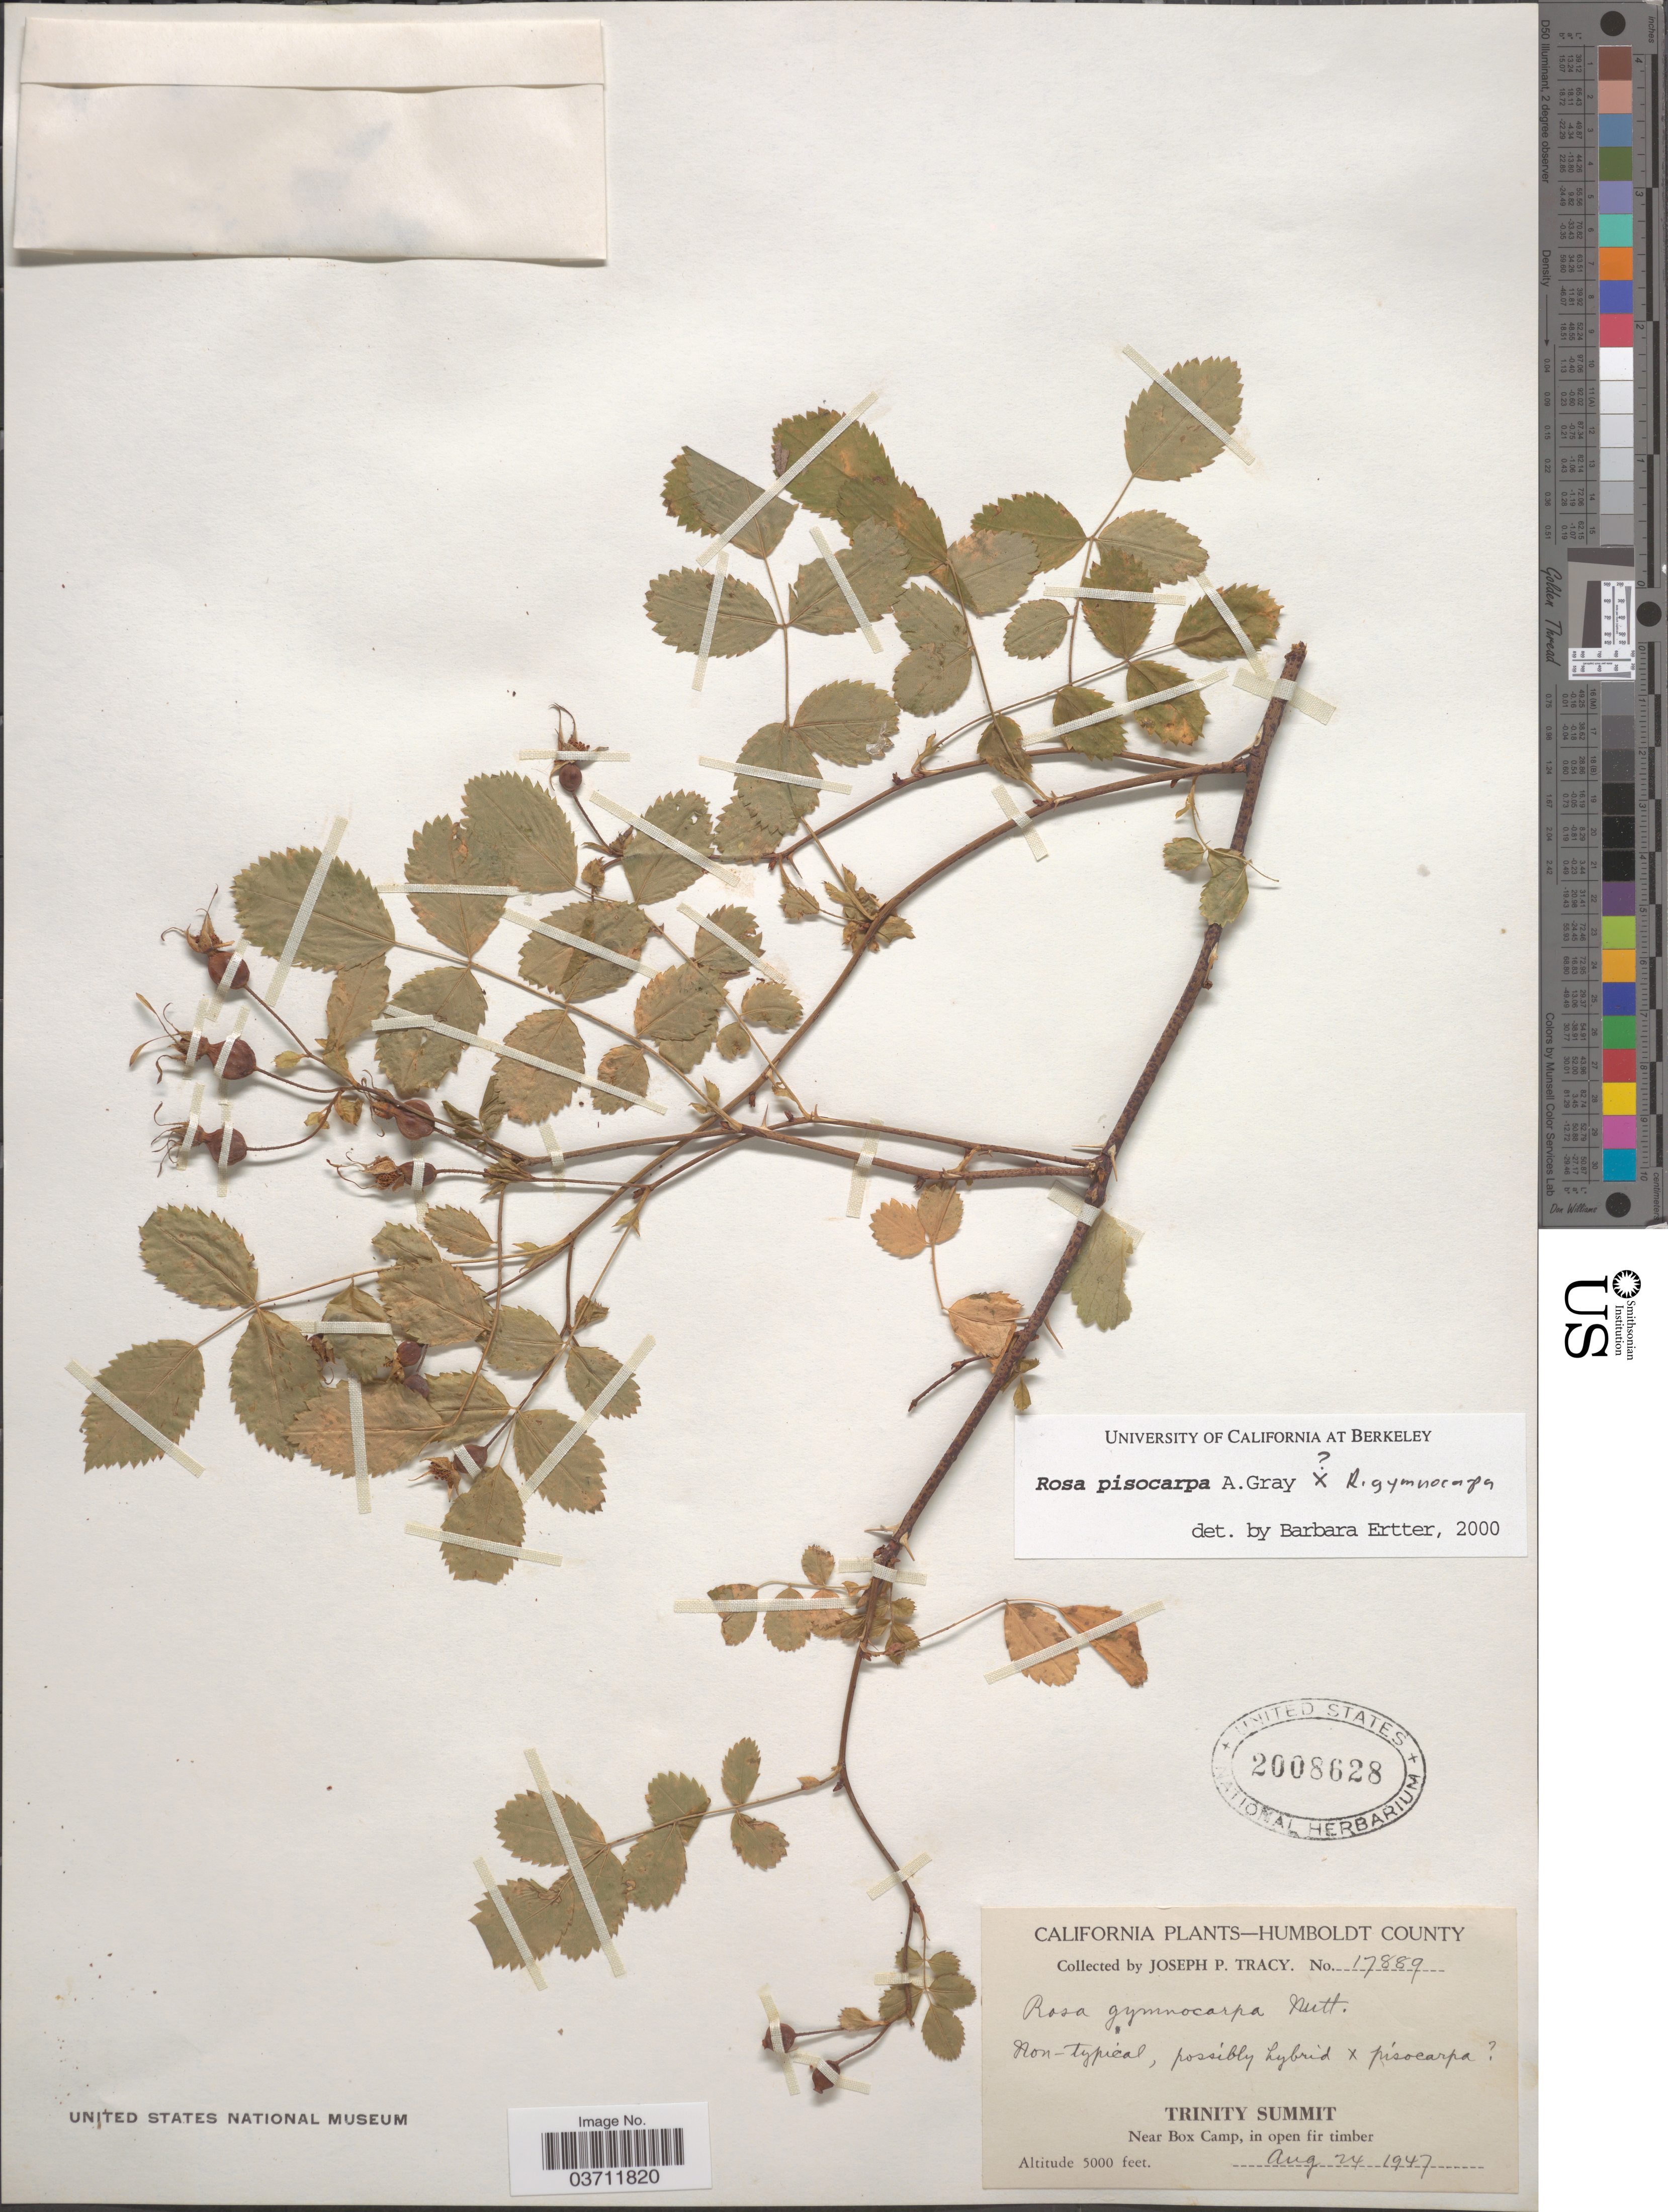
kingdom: Plantae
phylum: Tracheophyta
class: Magnoliopsida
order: Rosales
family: Rosaceae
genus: Rosa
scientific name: Rosa pisocarpa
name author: A. Gray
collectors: J. Tracy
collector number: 17889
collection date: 1947-08-24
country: United States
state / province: California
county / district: Humboldt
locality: Humboldt County. Trinity Summit. Near Box Camp, in open fir timber.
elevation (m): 1524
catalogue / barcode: US 2008628